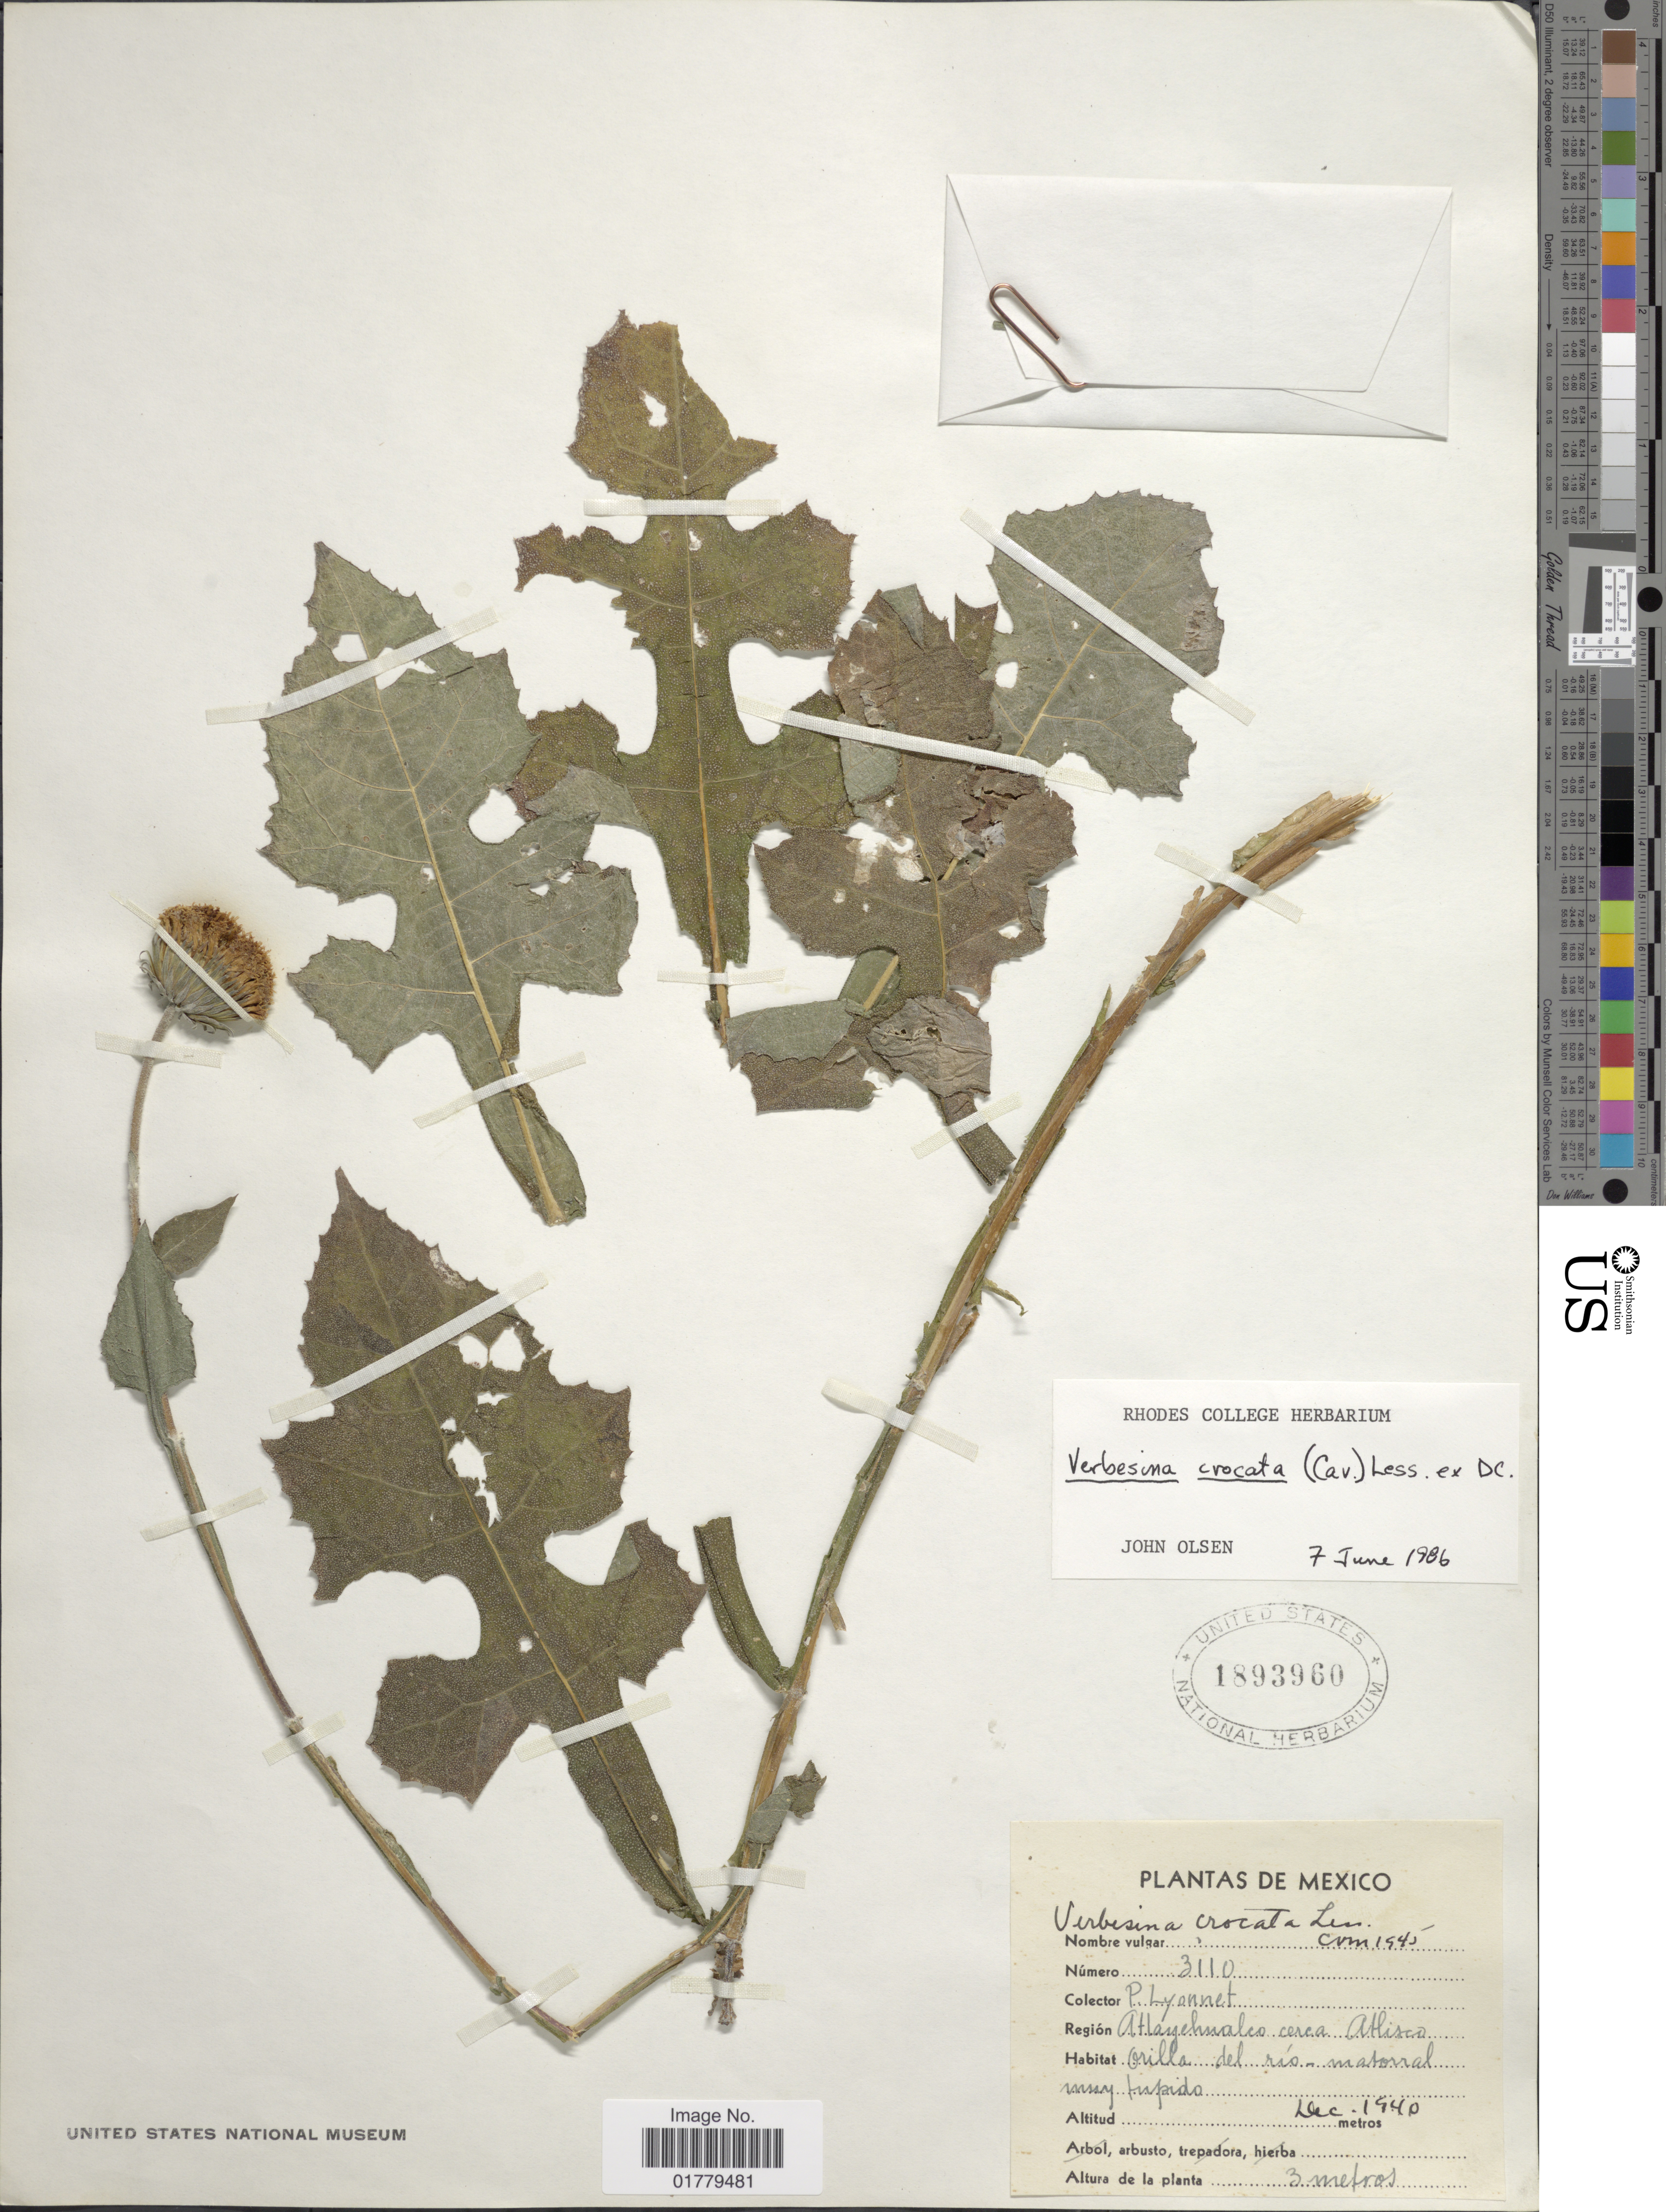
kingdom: Plantae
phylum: Tracheophyta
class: Magnoliopsida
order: Asterales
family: Asteraceae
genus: Verbesina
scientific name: Verbesina crocata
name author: (Cav.) Less.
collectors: P. Lyonnet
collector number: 3110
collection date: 1940-12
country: Mexico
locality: Región Atlayehualco cerca Atlisco.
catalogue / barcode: US 1893960